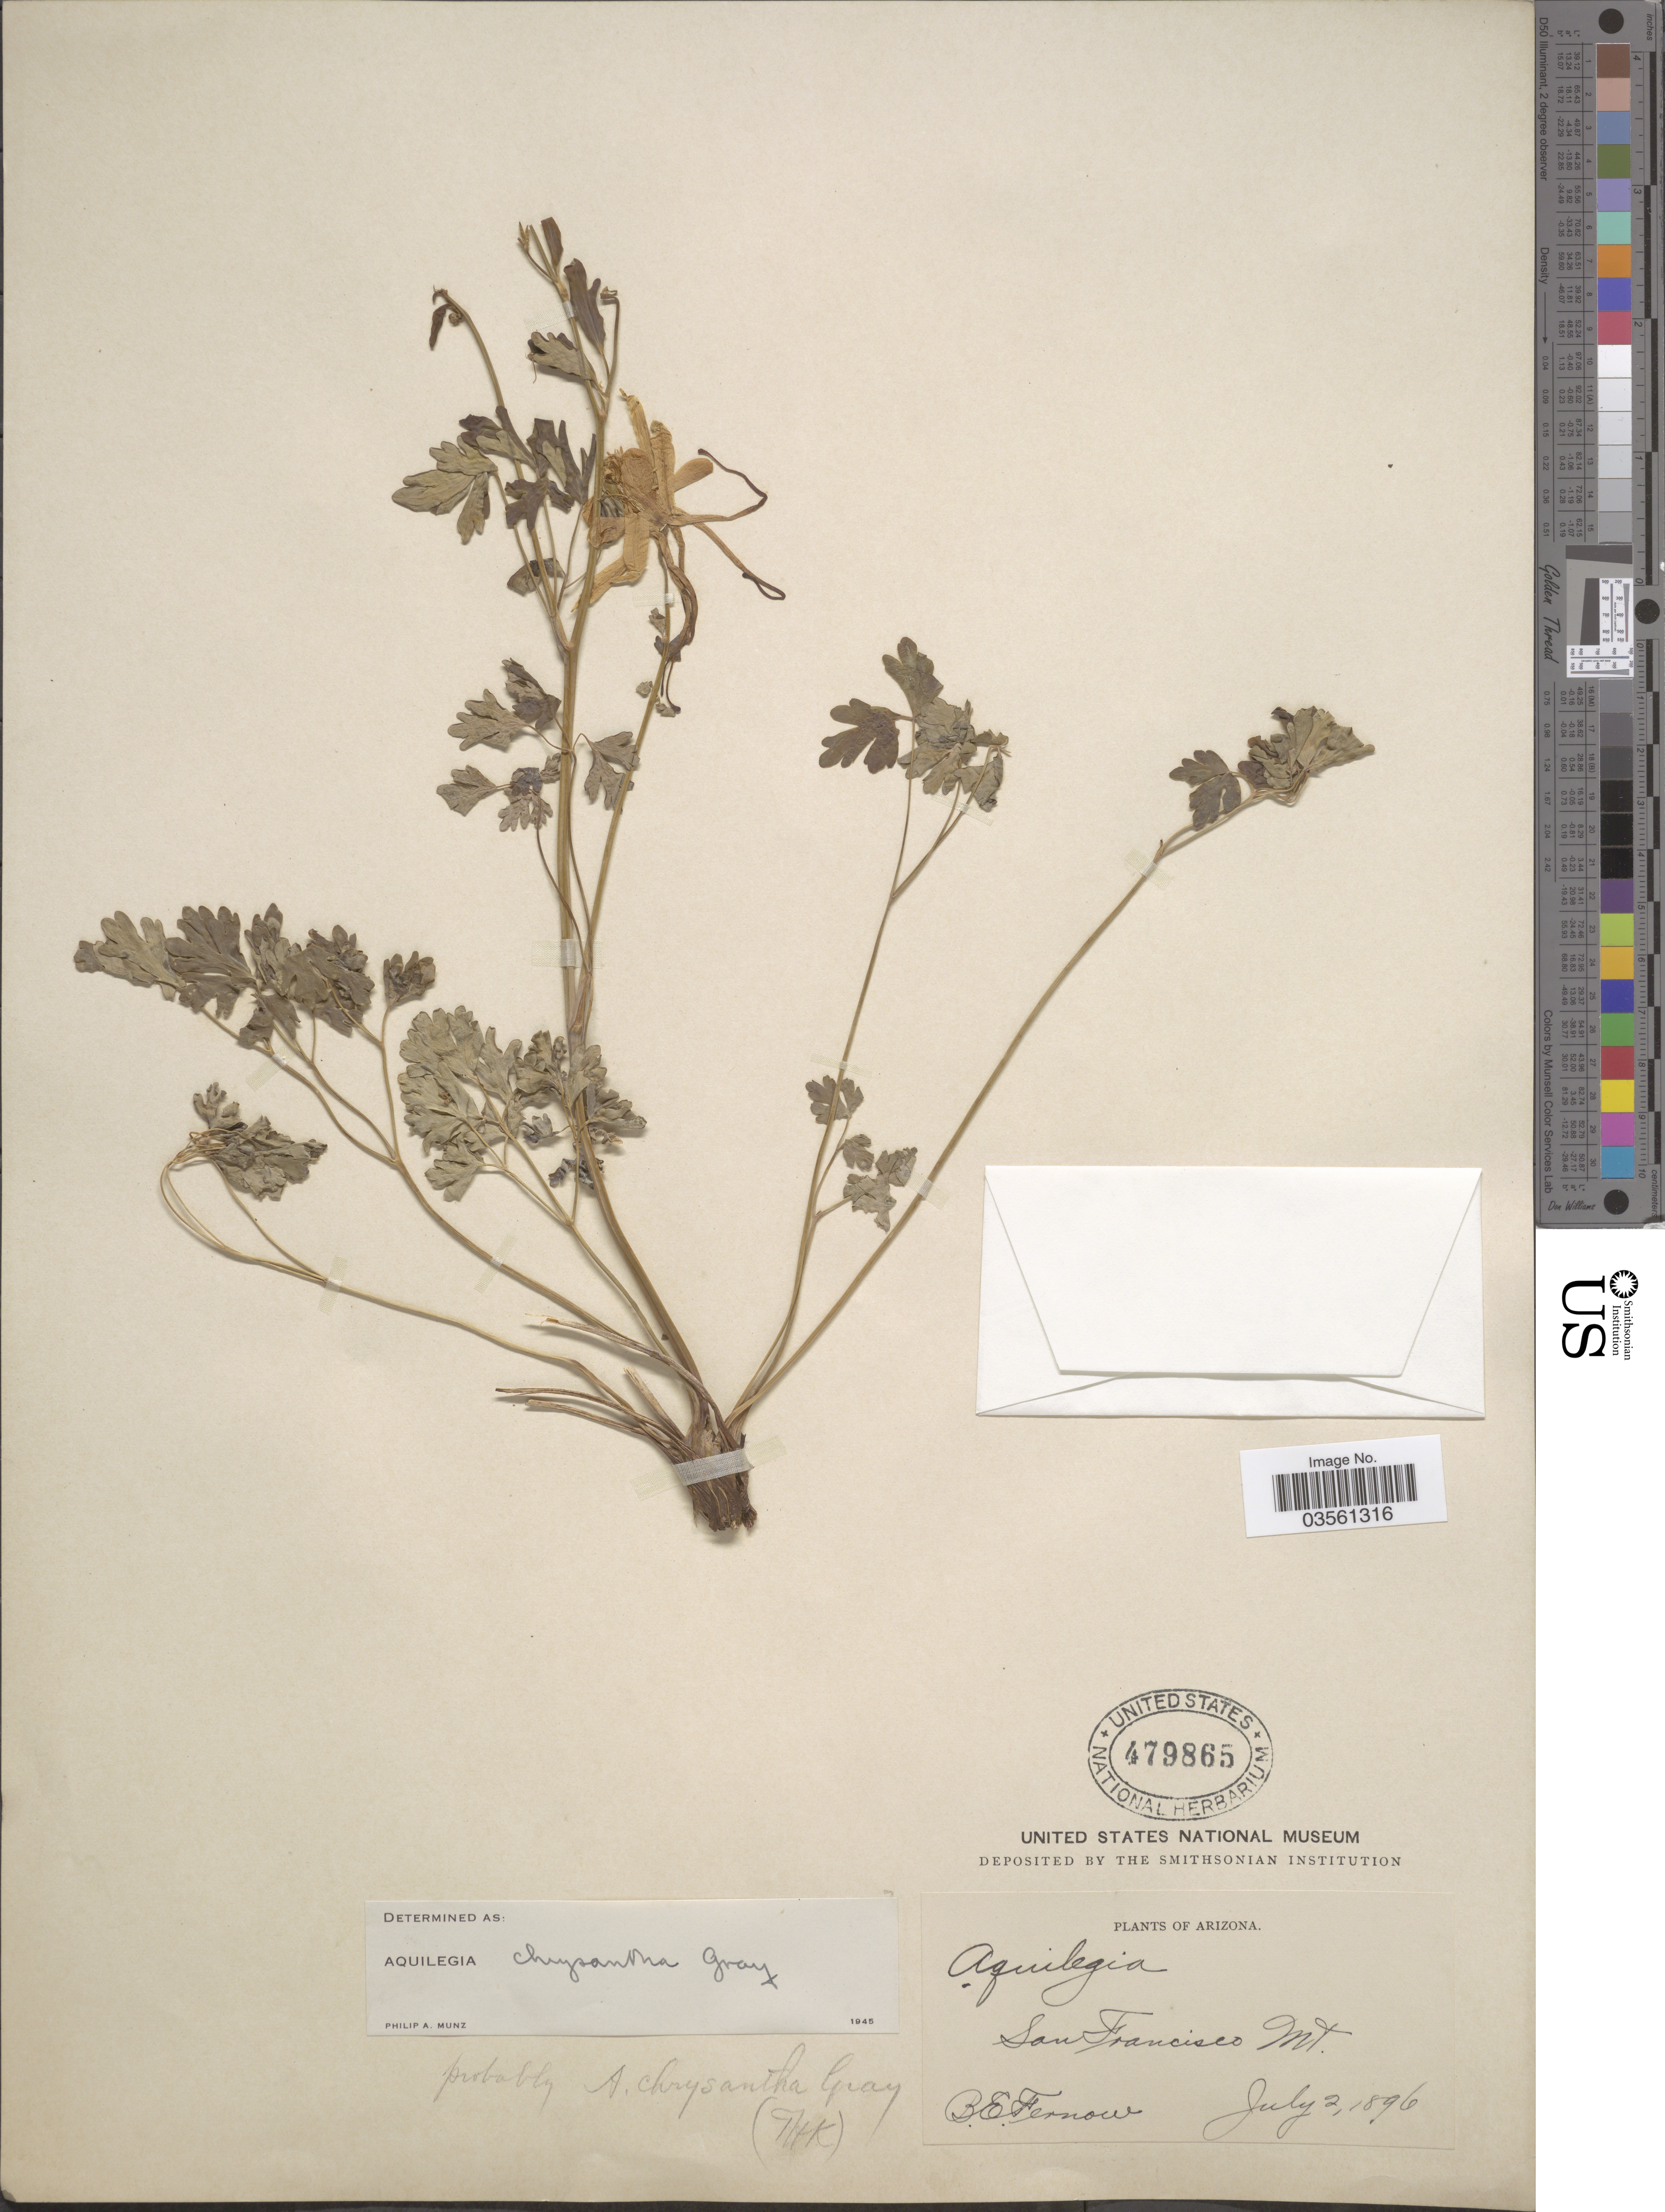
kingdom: Plantae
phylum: Tracheophyta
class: Magnoliopsida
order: Ranunculales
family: Ranunculaceae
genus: Aquilegia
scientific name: Aquilegia chrysantha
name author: A. Gray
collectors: B. Fernow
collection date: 1896-07-02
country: United States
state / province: Arizona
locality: San Francisco Mt.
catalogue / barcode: US 479865